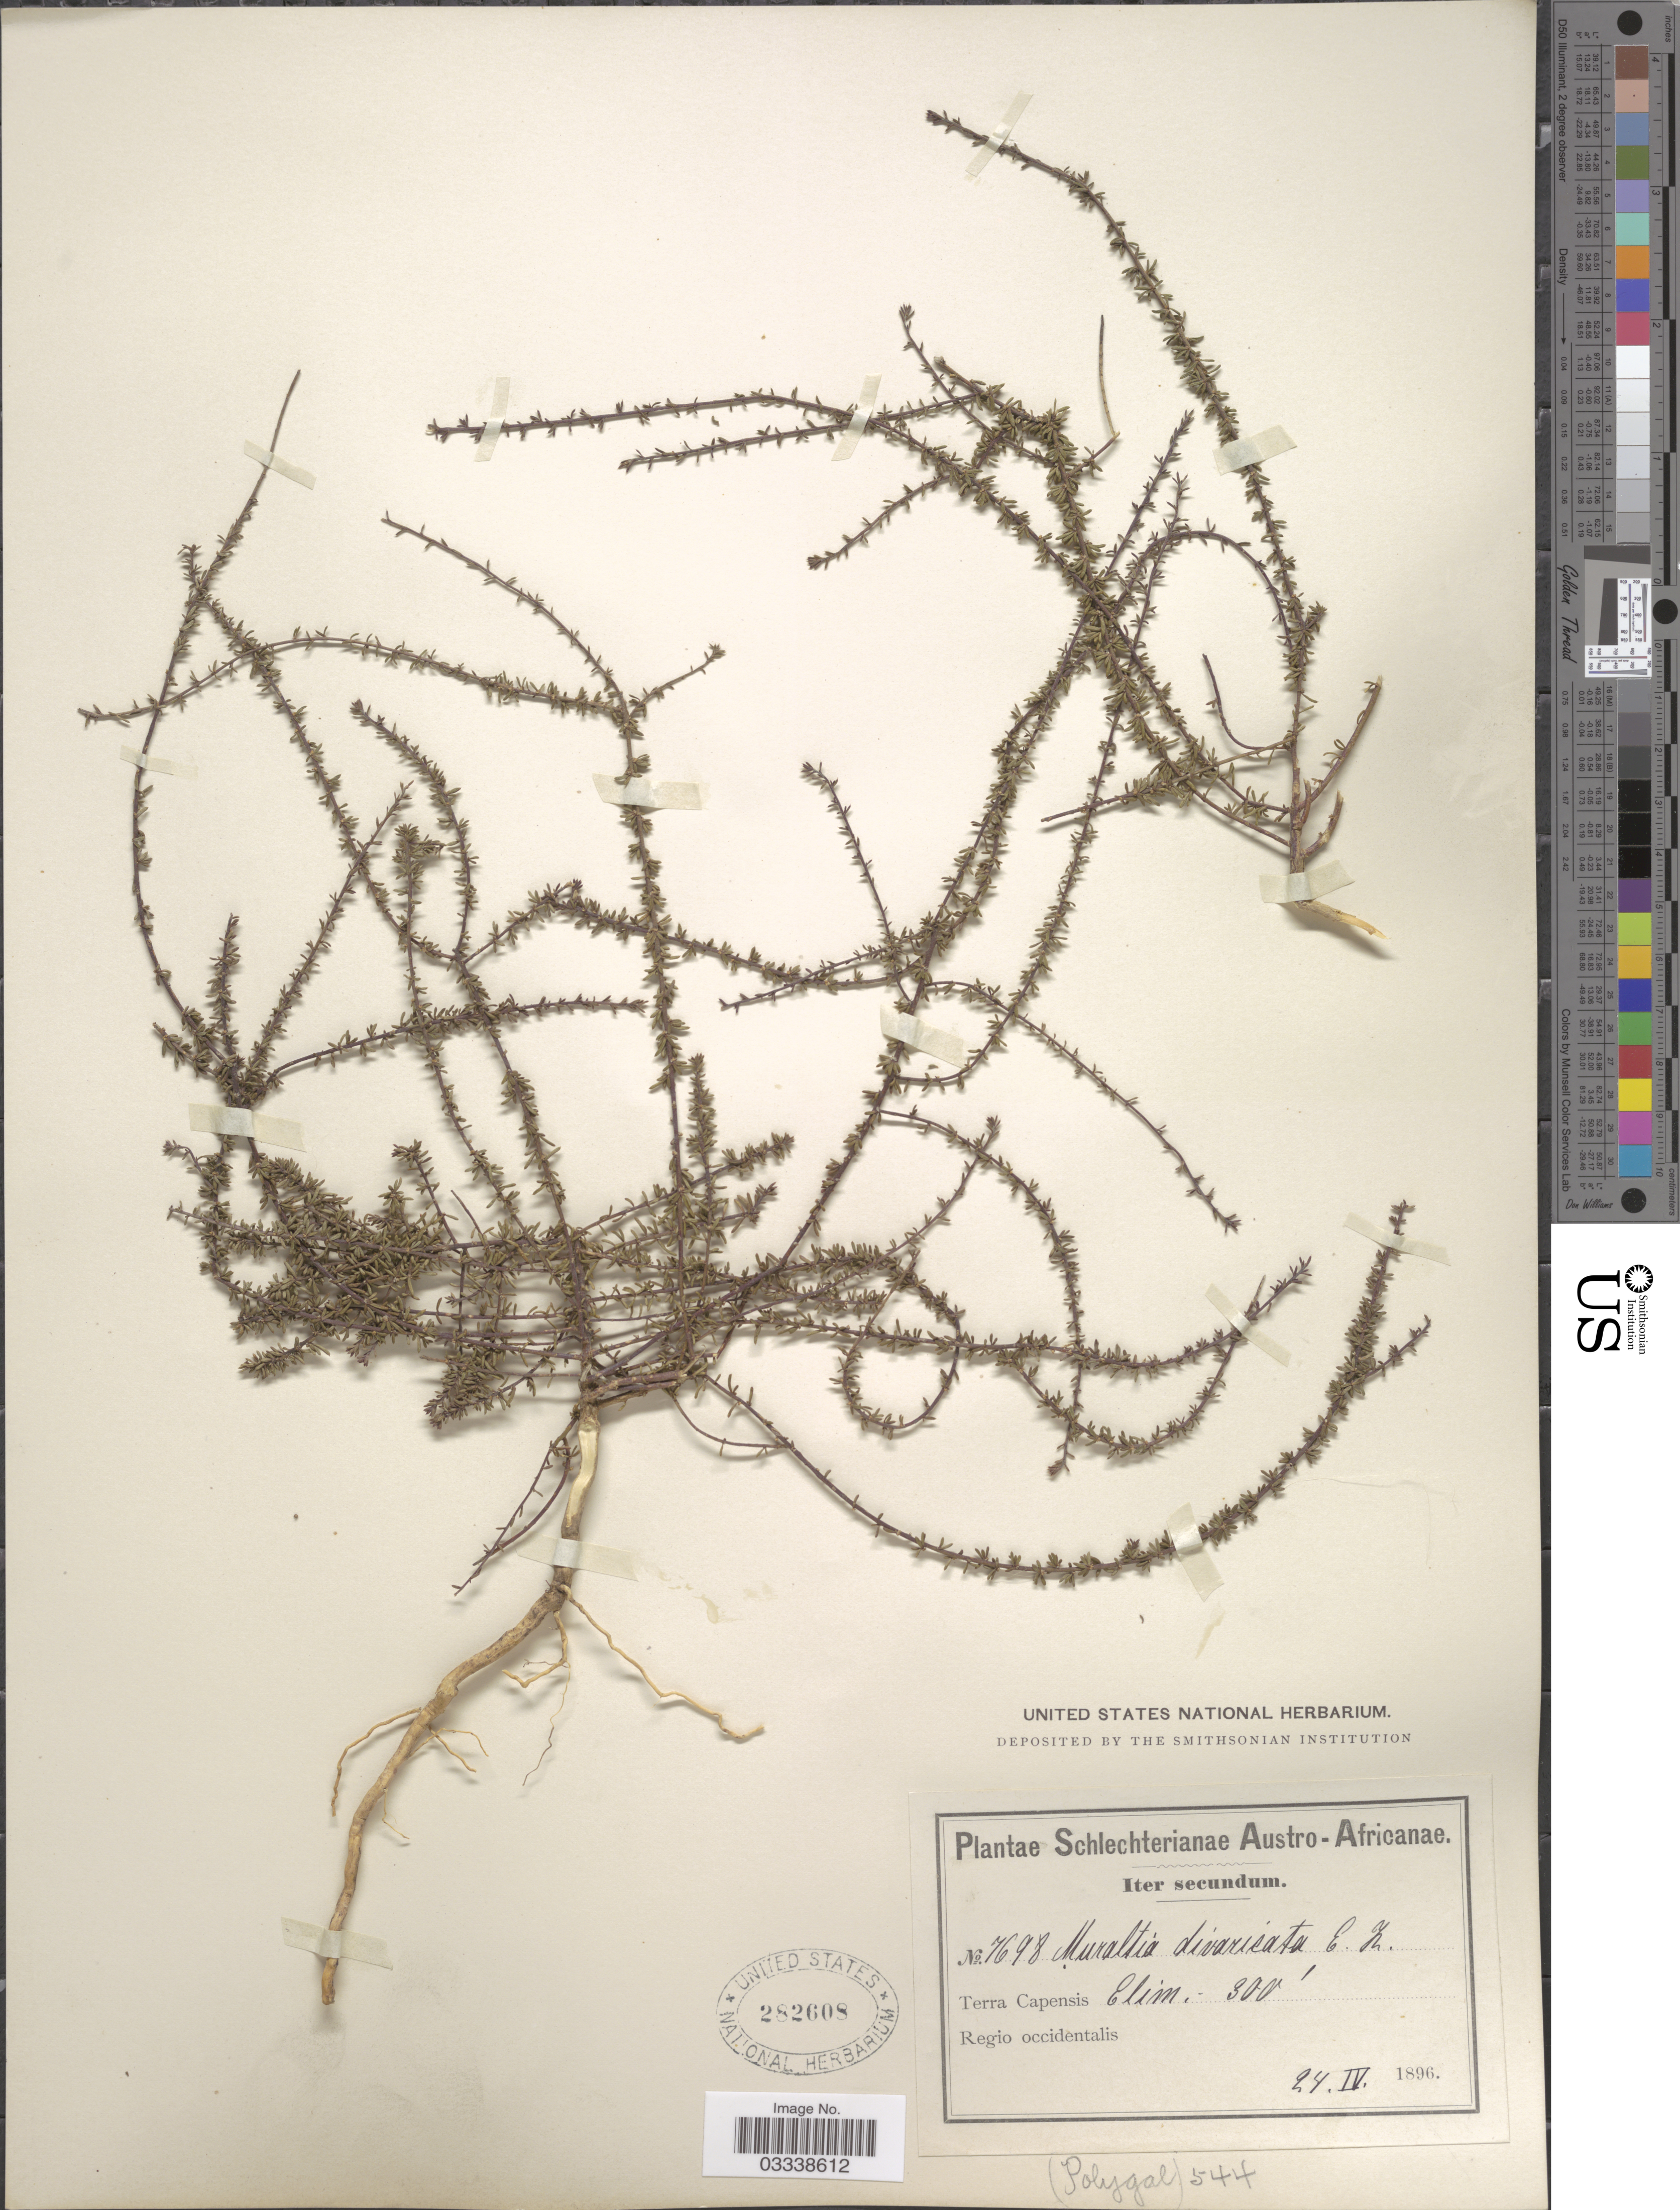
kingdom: Plantae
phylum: Tracheophyta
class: Magnoliopsida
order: Fabales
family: Polygalaceae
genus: Muraltia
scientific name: Muraltia divaricata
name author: Eckl. & Zeyh.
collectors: Schlechter, --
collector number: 7698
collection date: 1896-04-24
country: South Africa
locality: Austro-Africanae, Terra Capensis, Elim, Regio occidentalis.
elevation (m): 91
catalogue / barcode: US 282608